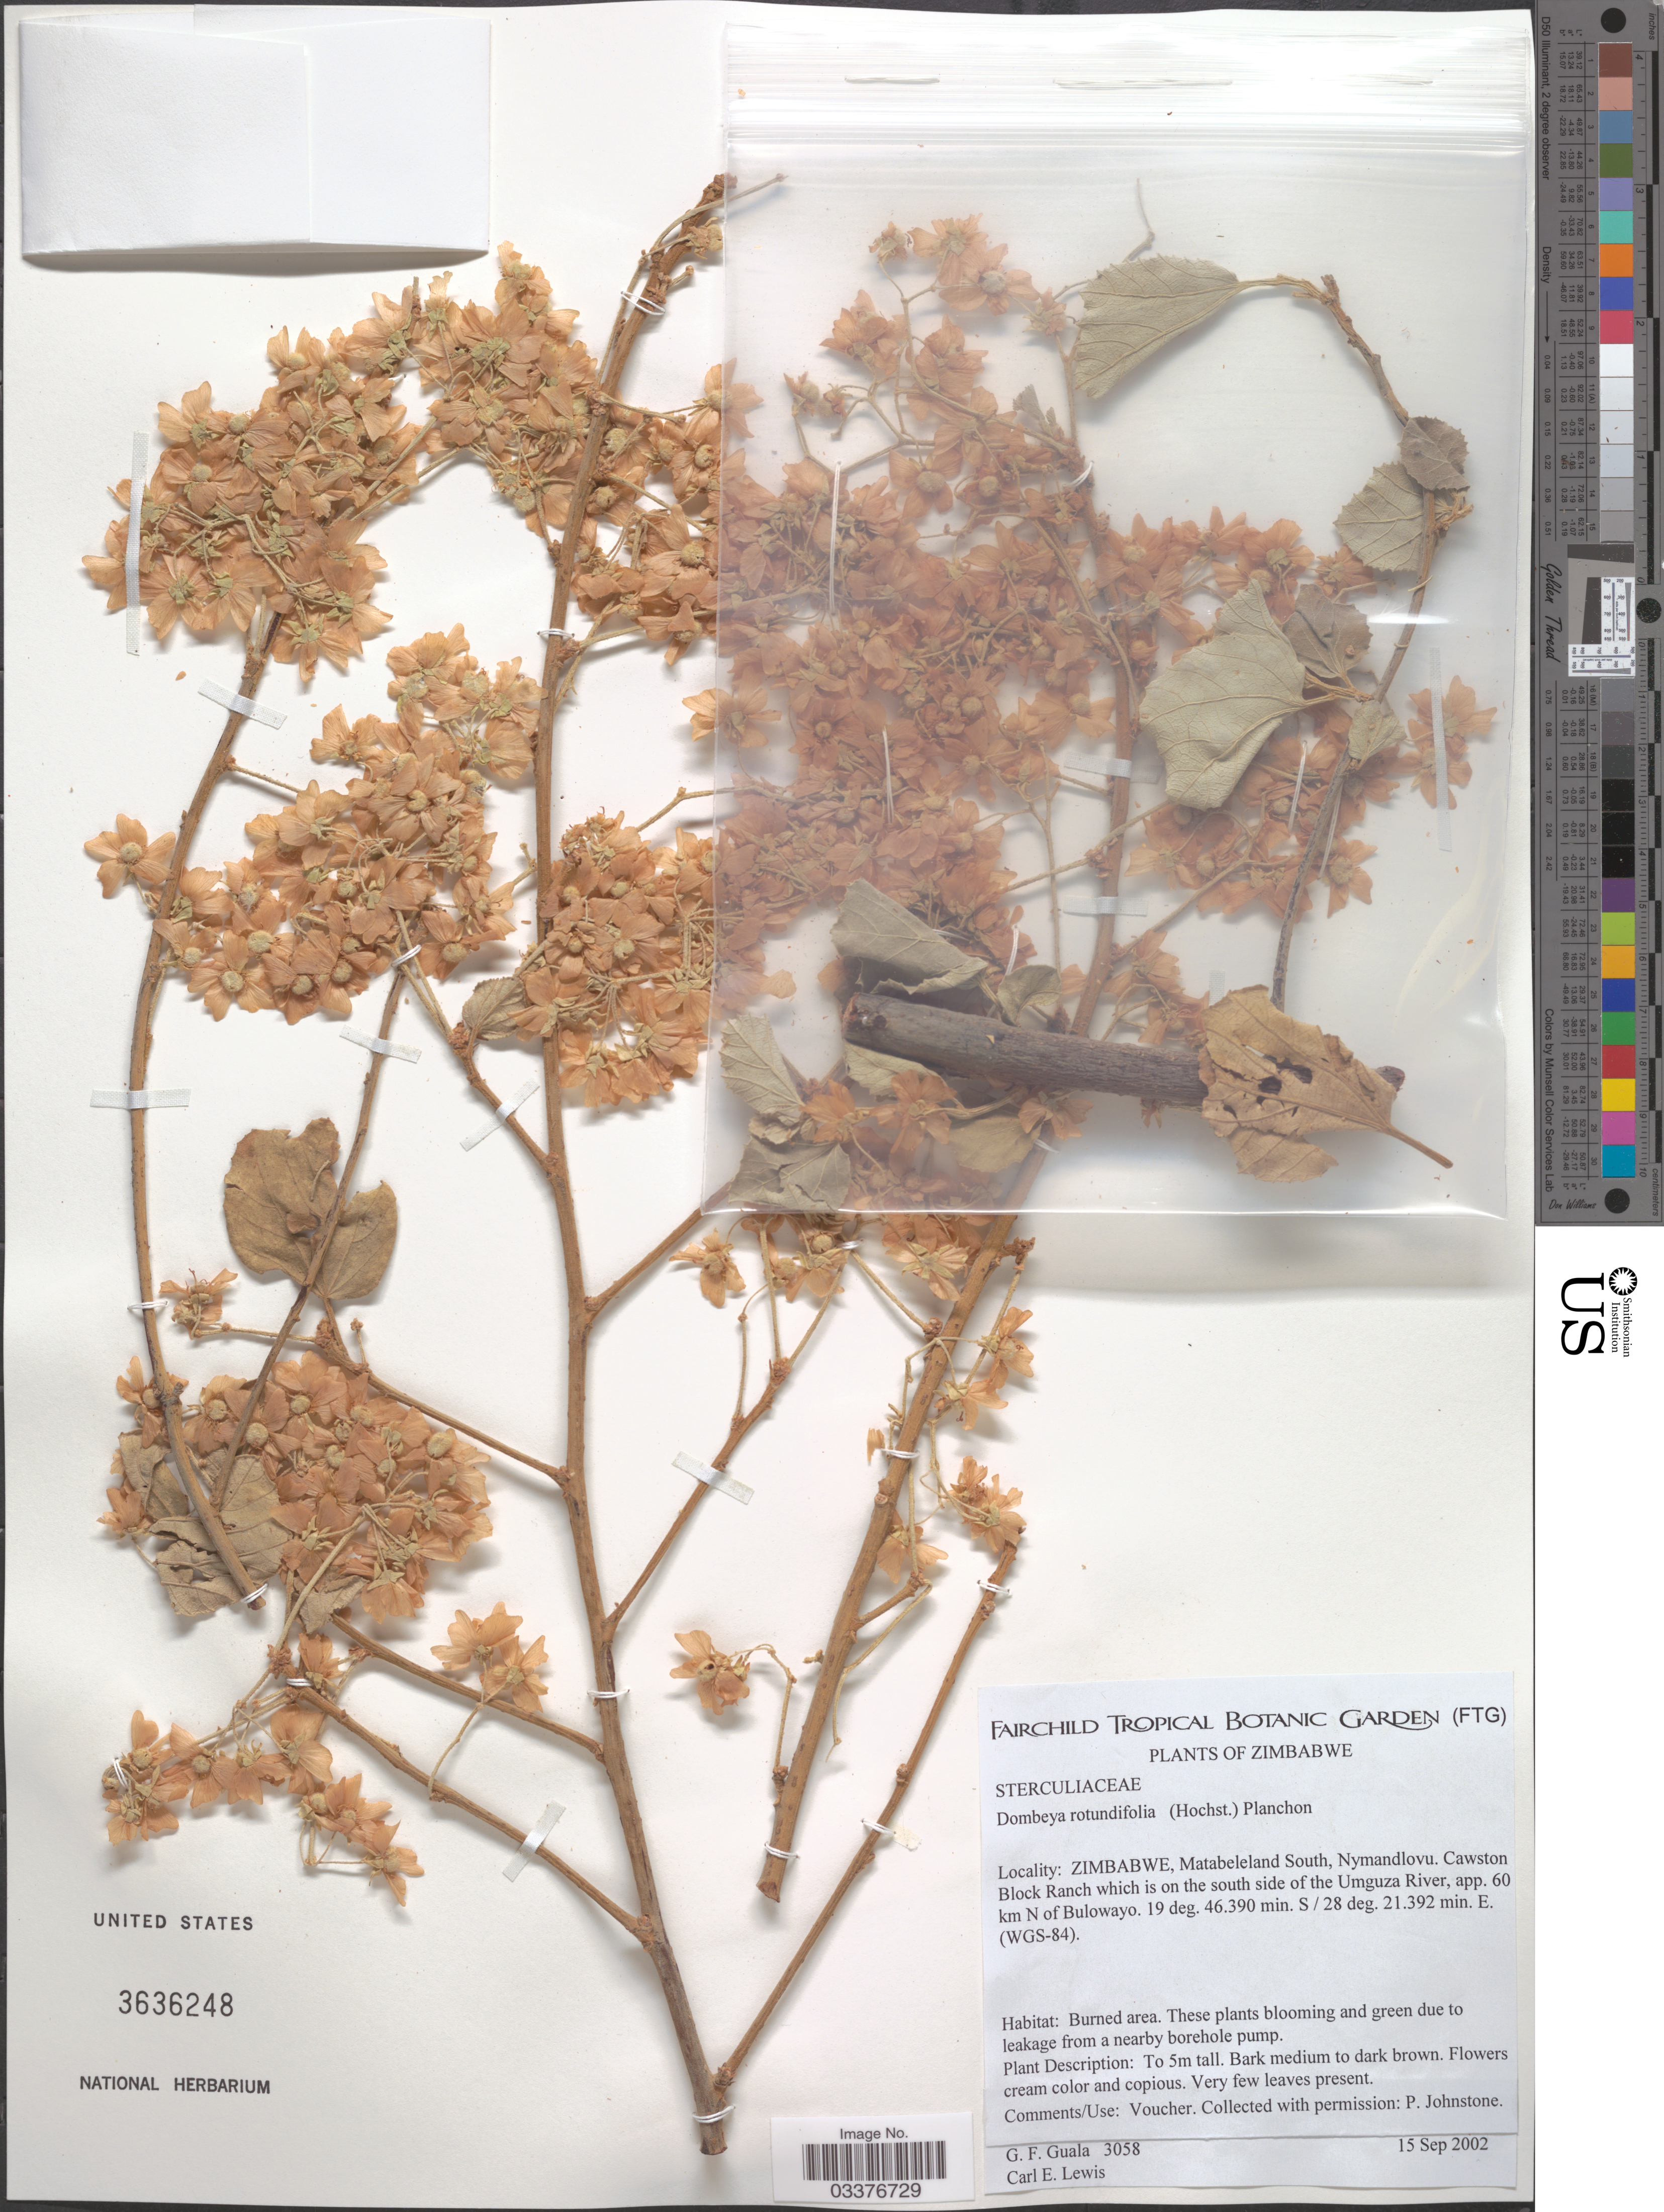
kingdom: Plantae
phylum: Tracheophyta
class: Magnoliopsida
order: Malvales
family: Malvaceae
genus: Dombeya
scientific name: Dombeya rotundifolia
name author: (Hochst.) Planch.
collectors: G. Guala & C. Lewis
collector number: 3058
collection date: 2002-09-15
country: Zimbabwe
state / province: Matabeleland South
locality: Nymandlovu. Cawston Block Ranch which is on the south side of the Umguza River, app. 60 km N of Bulowayo. (WGS-84). Burned area.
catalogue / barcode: US 3636248